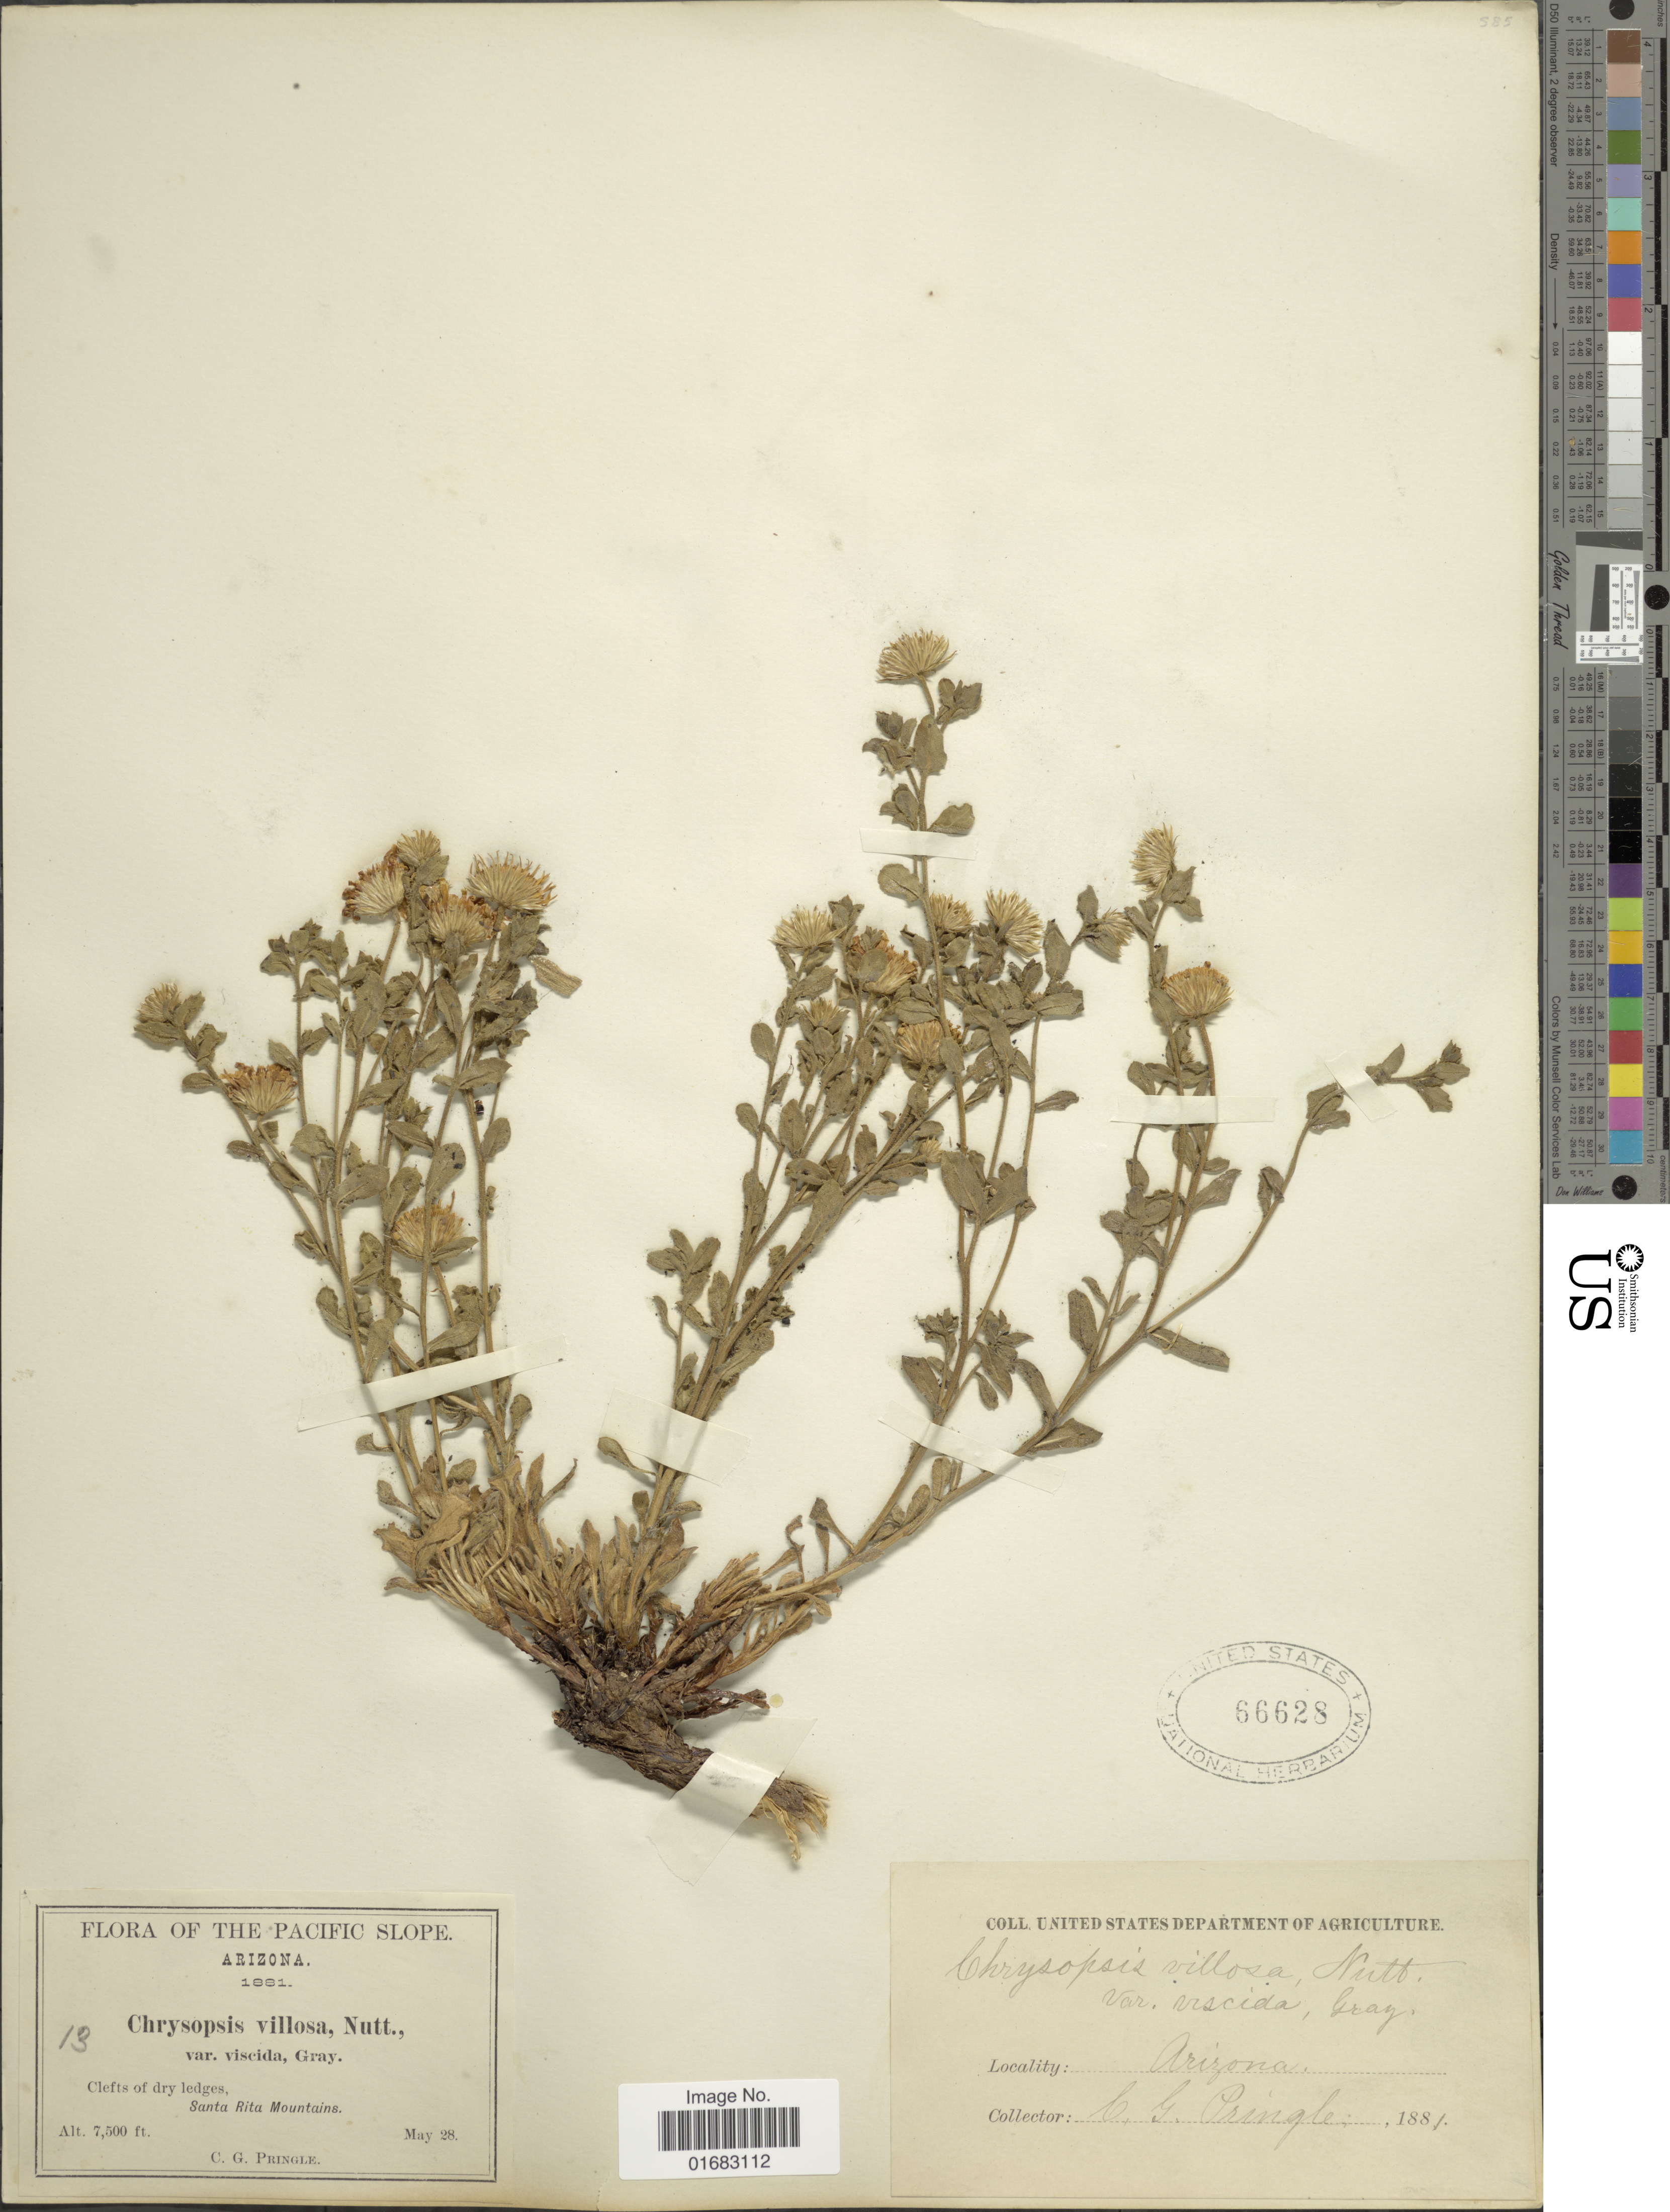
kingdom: Plantae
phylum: Tracheophyta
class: Magnoliopsida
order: Asterales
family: Asteraceae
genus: Heterotheca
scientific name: Heterotheca viscida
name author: (A. Gray) V.L. Harms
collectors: C. G. Pringle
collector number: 13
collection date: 1881-05-28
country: United States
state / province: Arizona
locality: Arizona. Clefts of dry ledges, Santa Rita Mountains. Pacific slope.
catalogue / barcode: US 66628